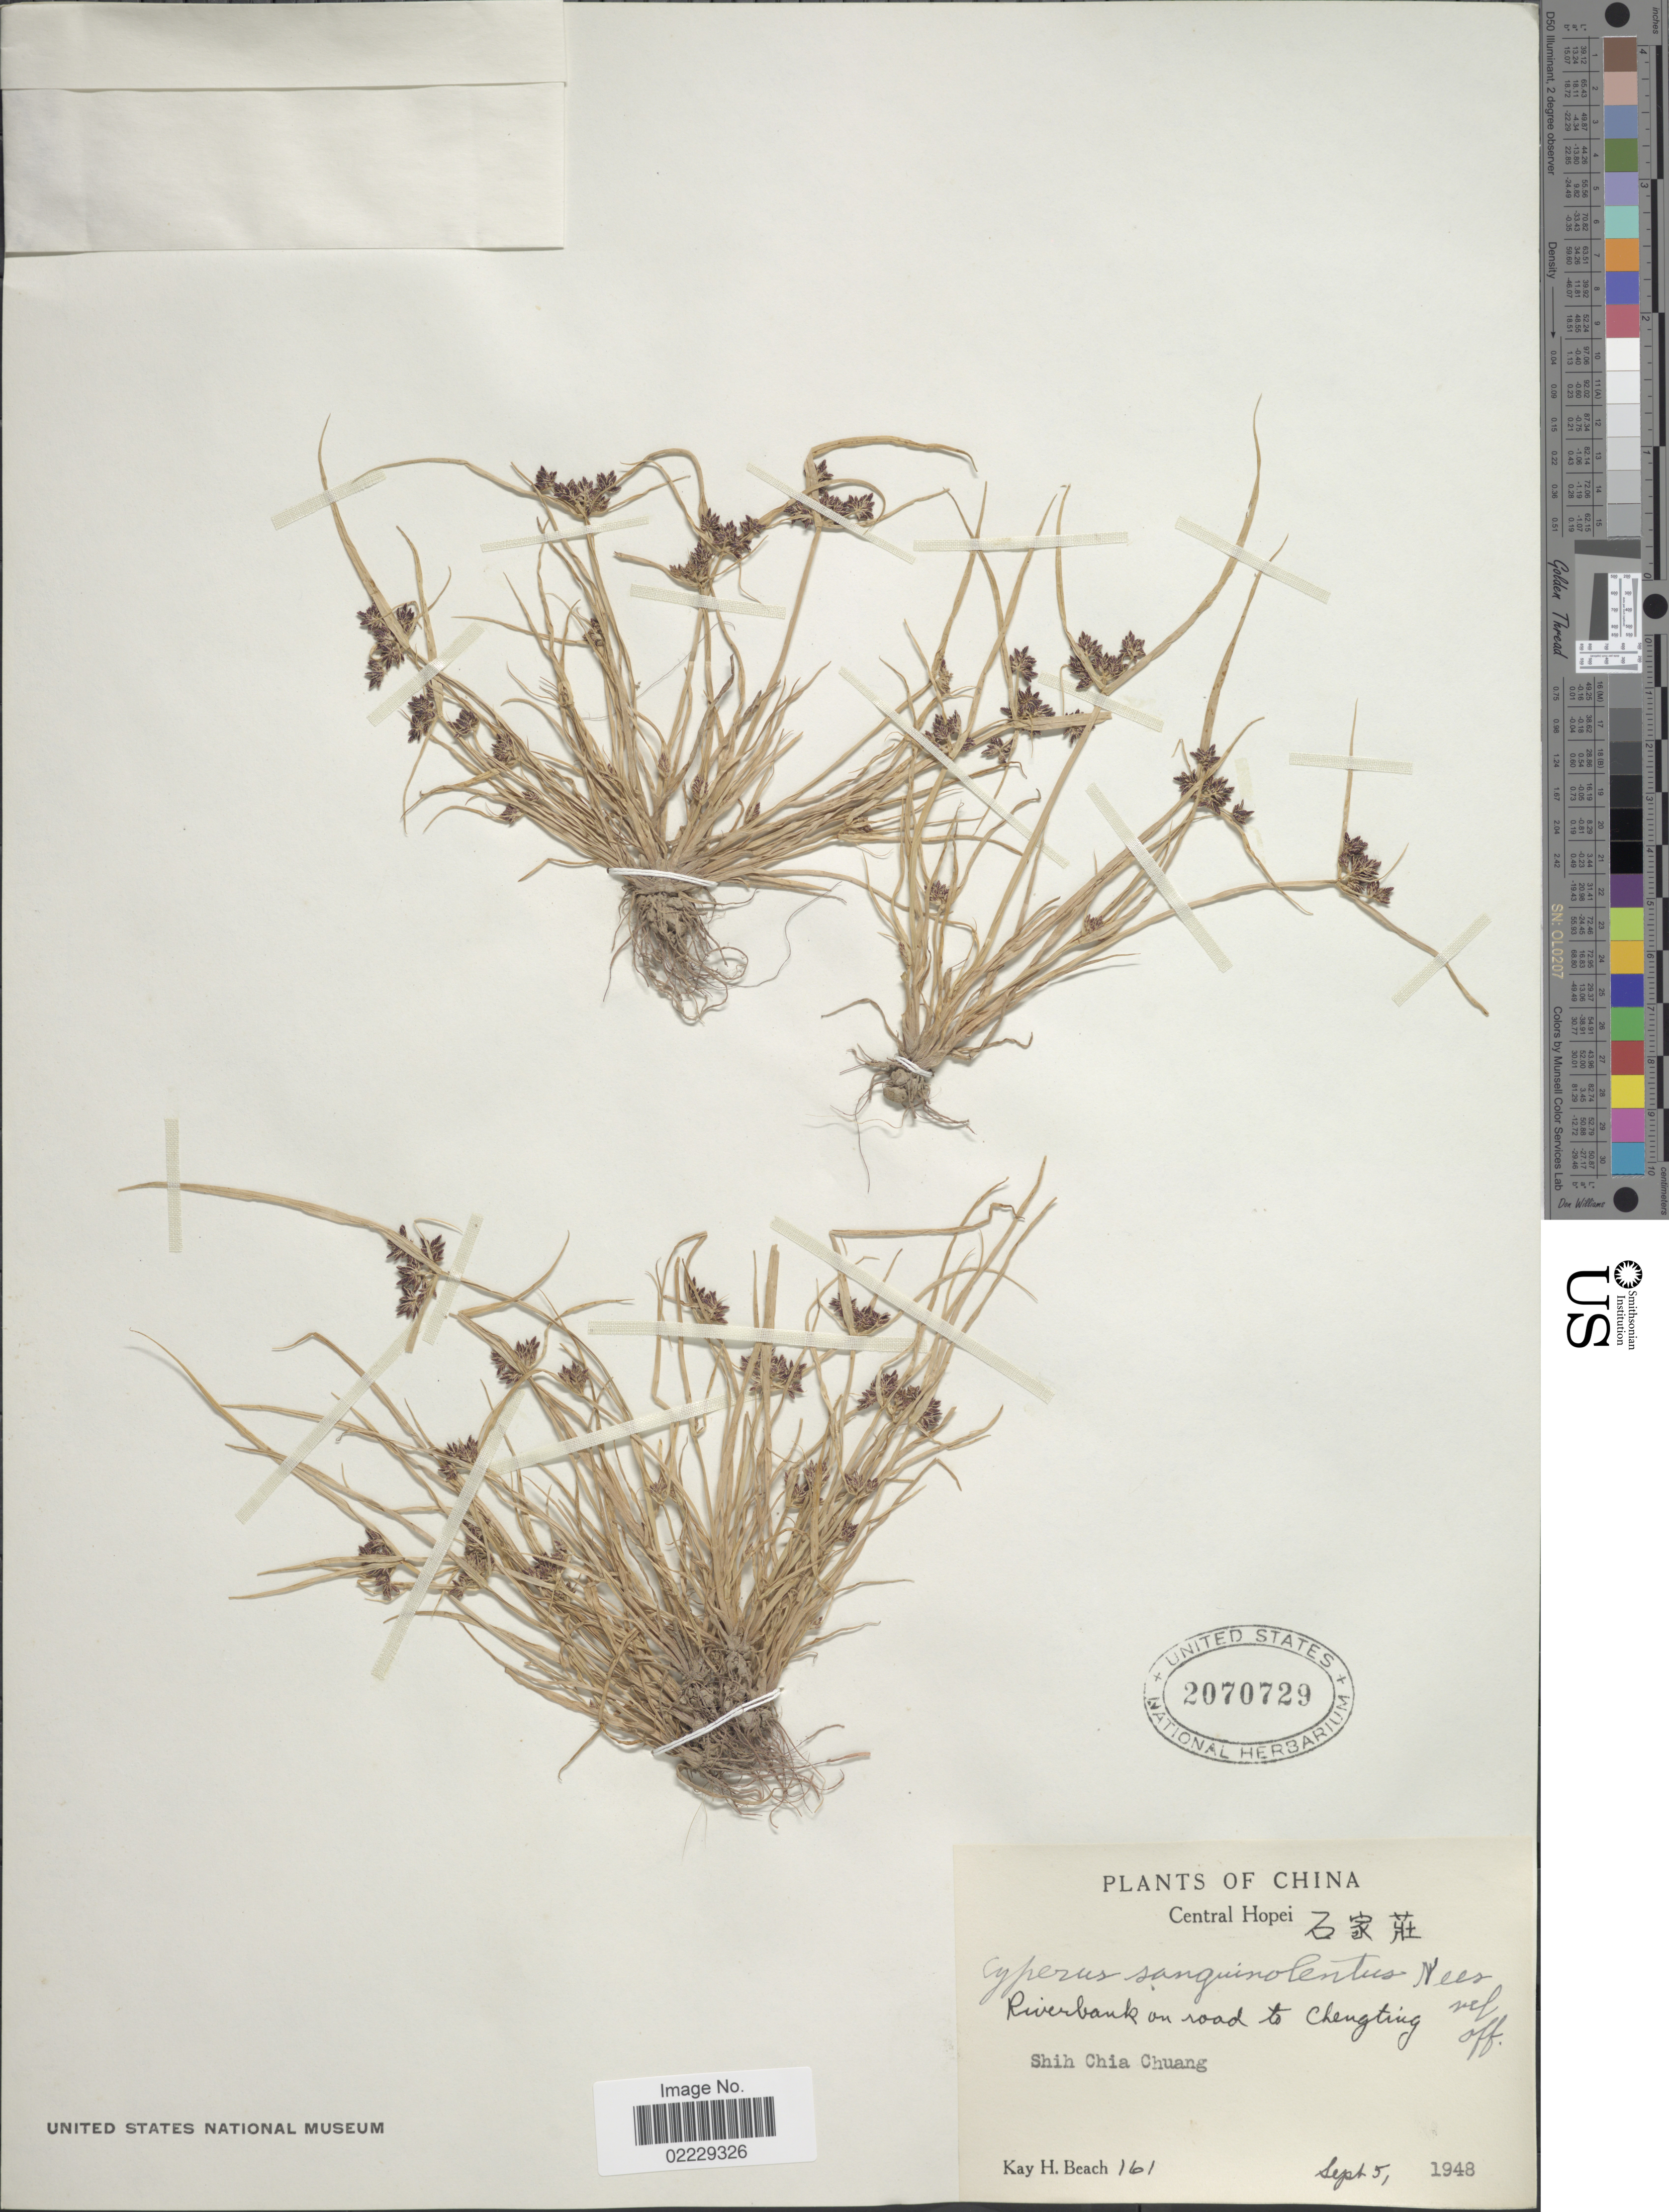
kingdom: Plantae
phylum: Tracheophyta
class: Liliopsida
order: Poales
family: Cyperaceae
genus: Cyperus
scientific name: Cyperus sanguinolentus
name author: Vahl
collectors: K. H. Beach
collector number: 161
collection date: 1948-09-05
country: China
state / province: Hebei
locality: Central Hopei, River bank on road to Cheuting, Shih Chia Chuang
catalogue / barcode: US 2070729